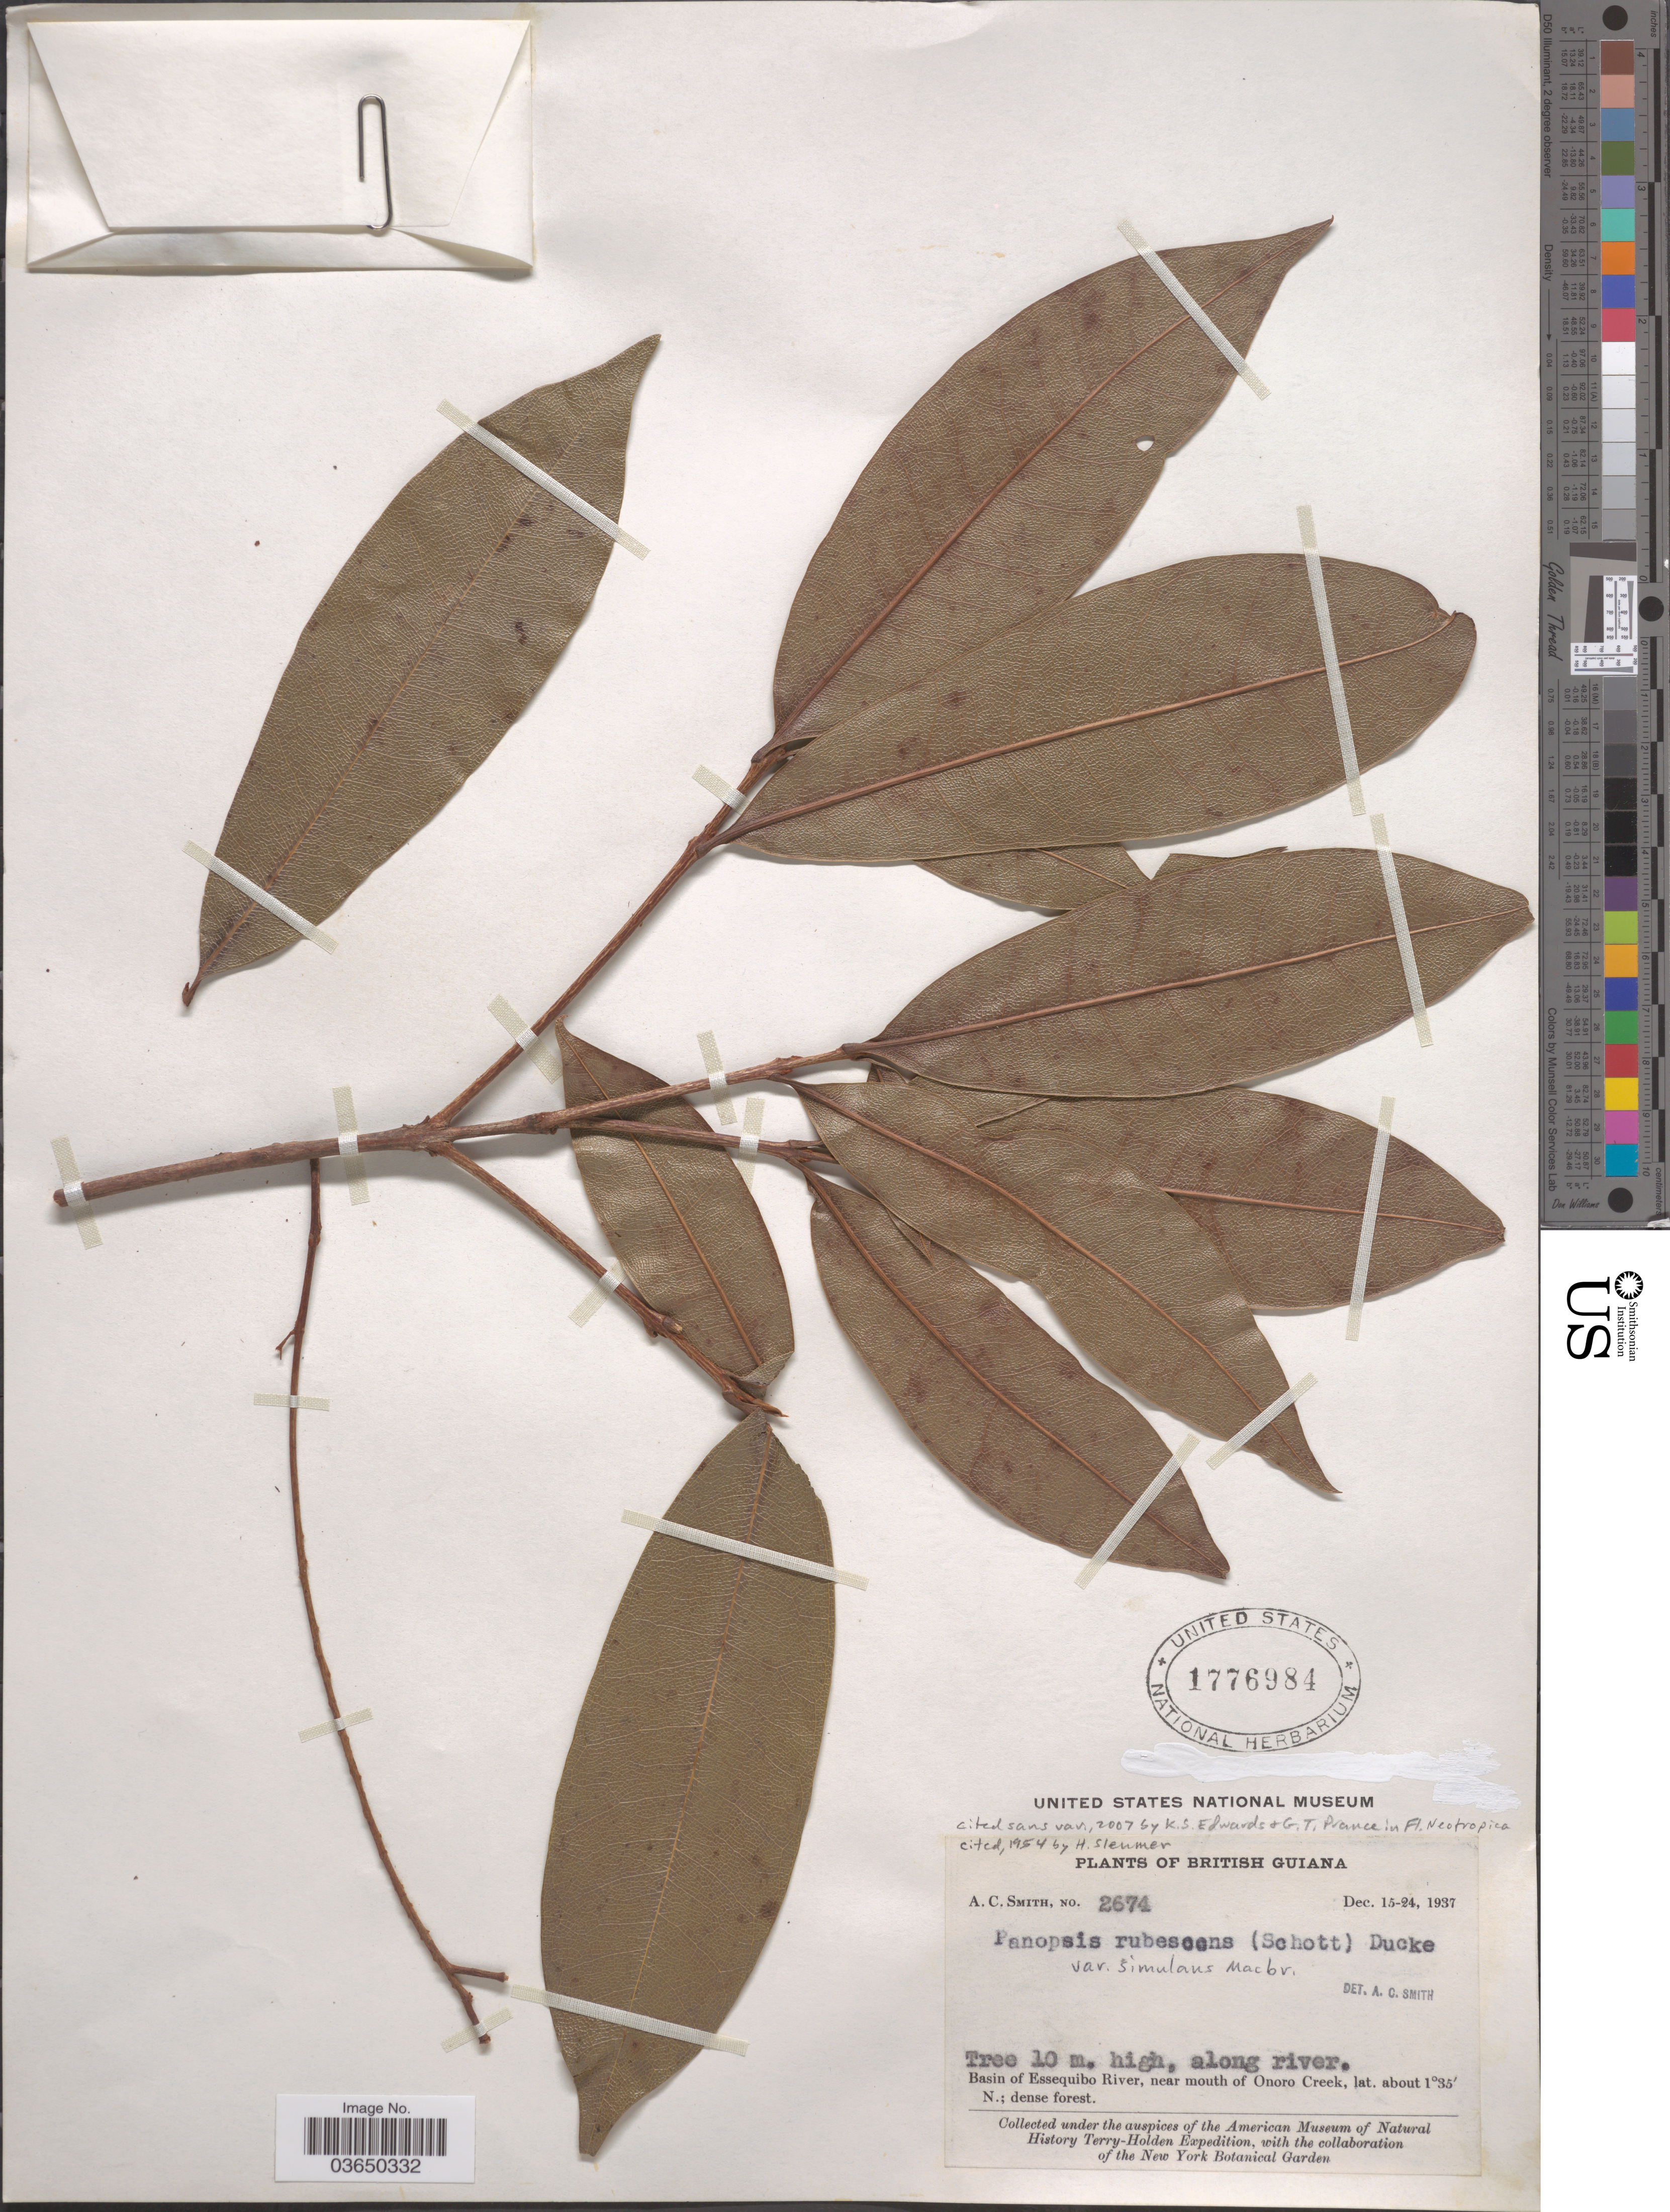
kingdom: Plantae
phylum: Tracheophyta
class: Magnoliopsida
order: Proteales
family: Proteaceae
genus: Panopsis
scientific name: Panopsis rubescens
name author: (Pohl) Pittier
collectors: A. C. Smith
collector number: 2674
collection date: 1937-12-15/1937-12-24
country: Guyana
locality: British Guiana. Basin of Essequibo River, near mouth of Onoro Creek.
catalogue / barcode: US 1776984